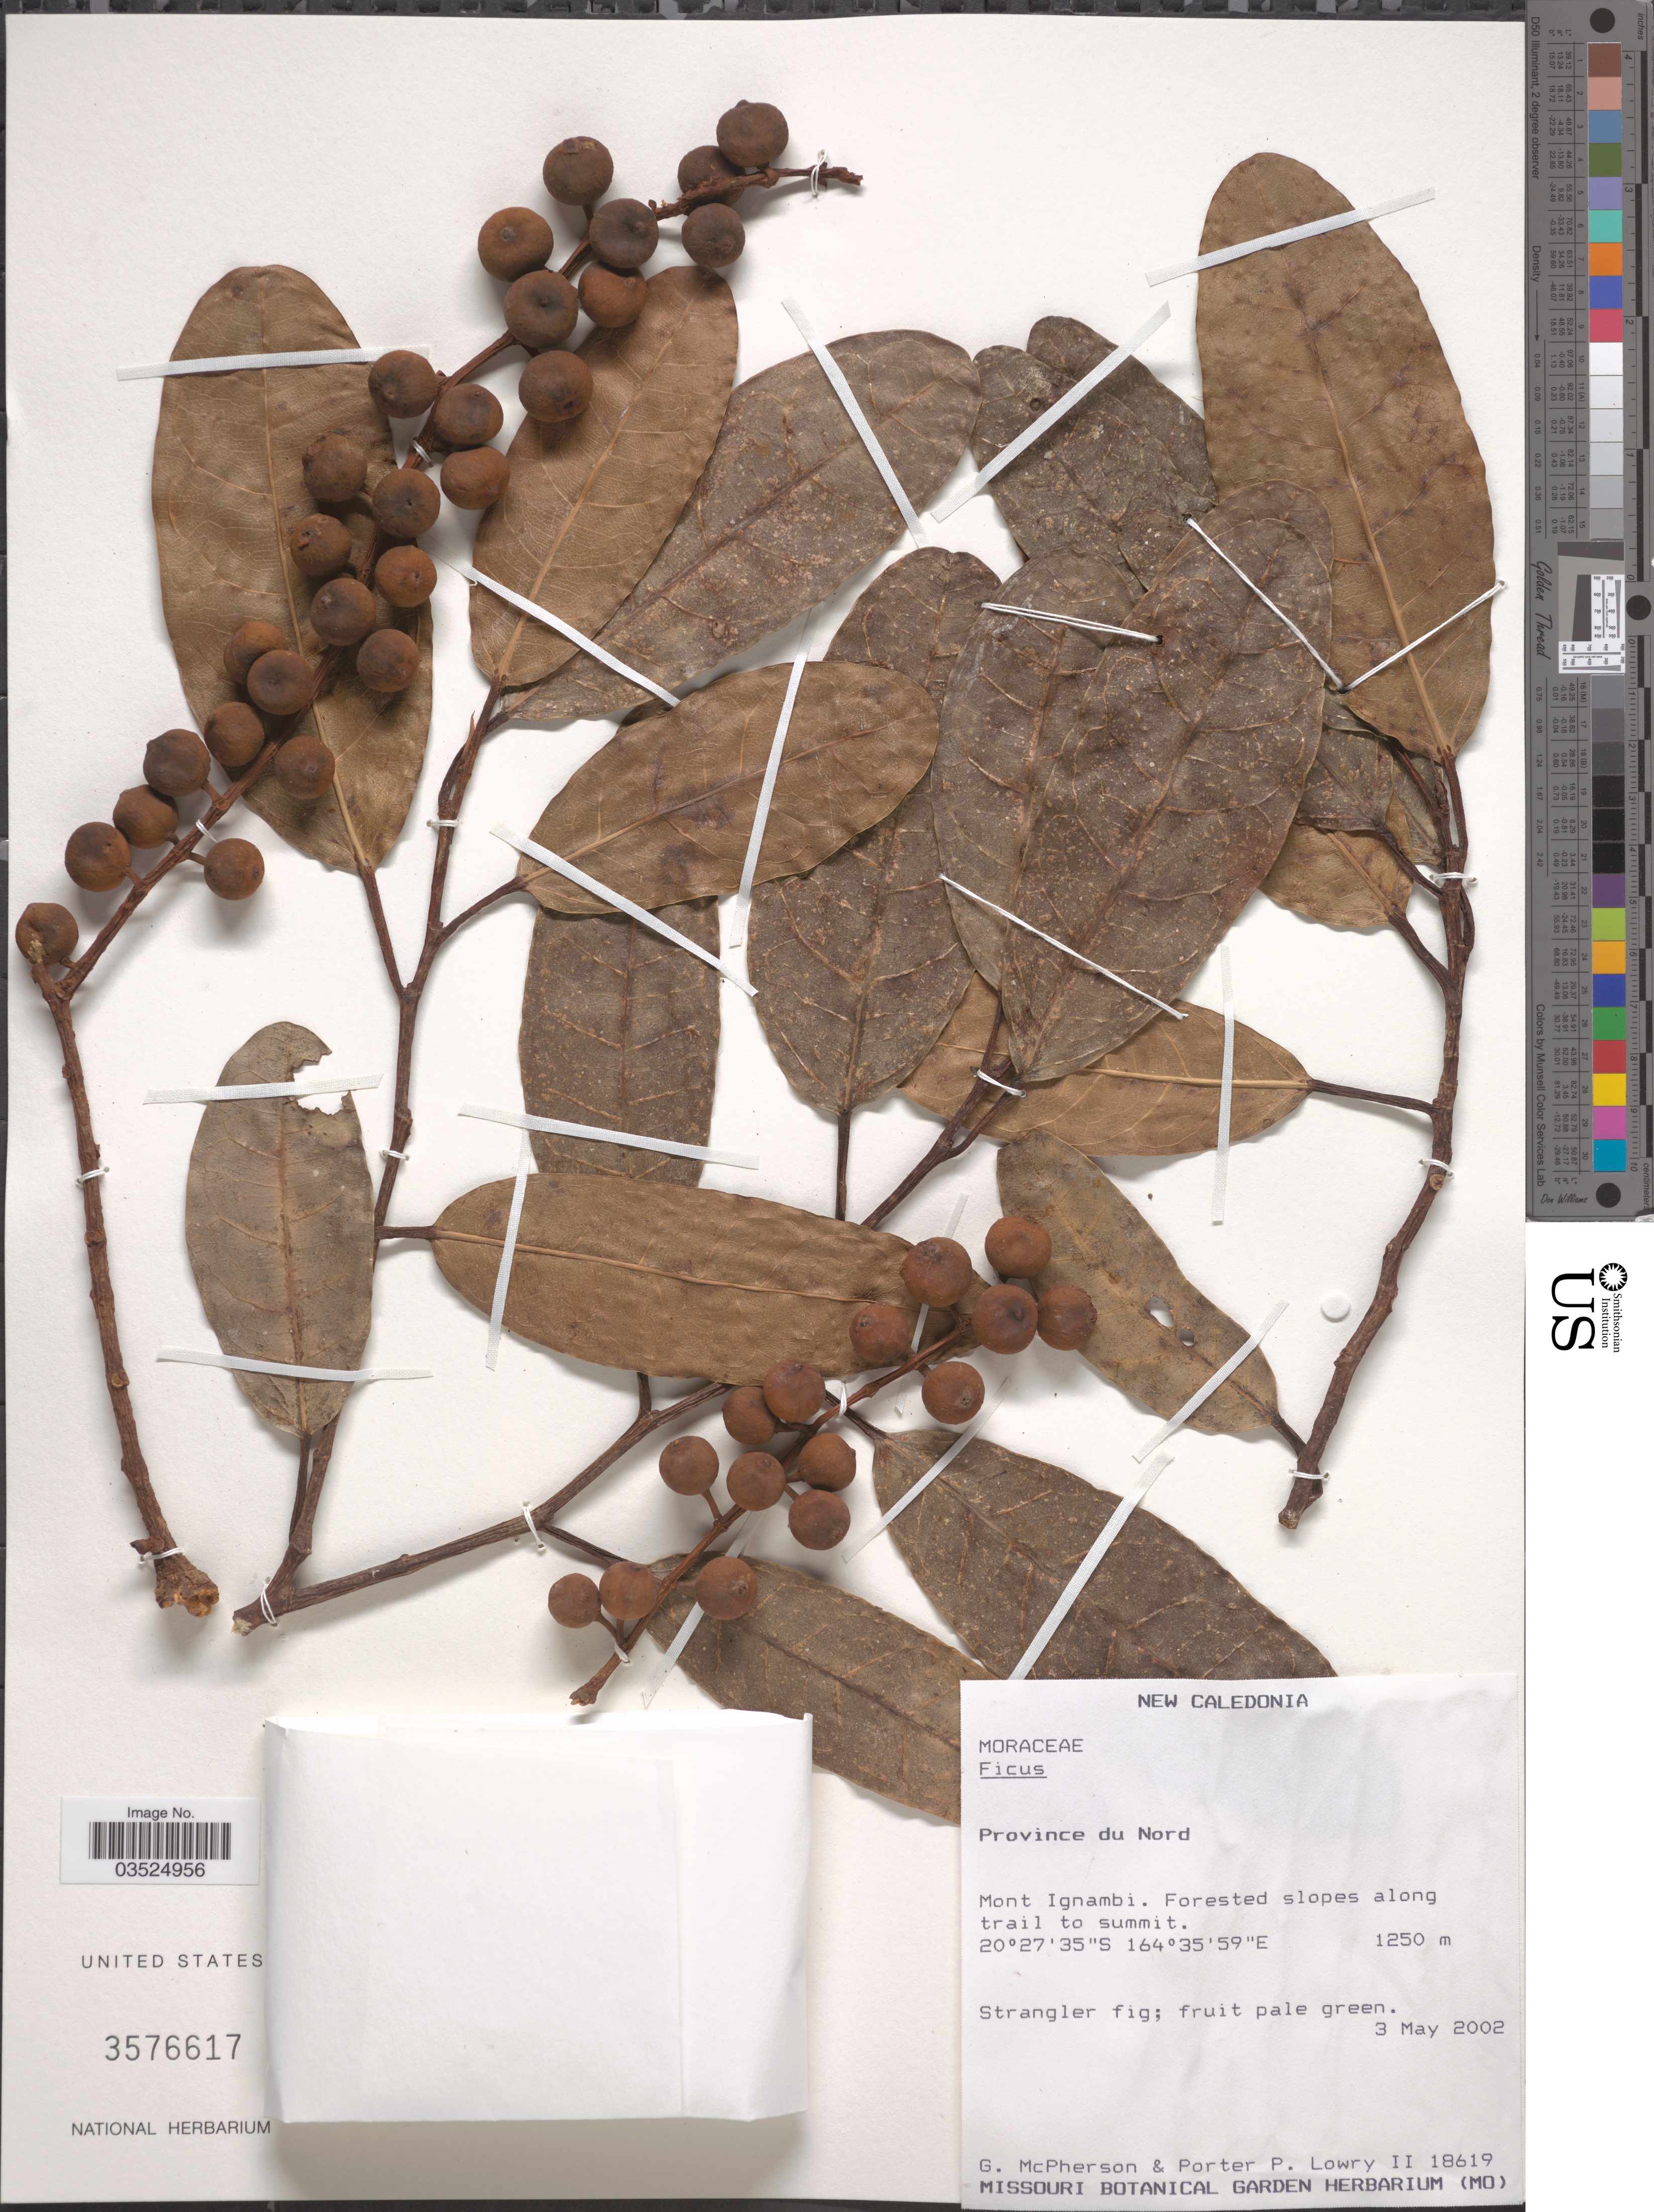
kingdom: Plantae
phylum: Tracheophyta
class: Magnoliopsida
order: Rosales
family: Moraceae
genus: Ficus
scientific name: Ficus sp.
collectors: G. McPherson & P. P. Lowry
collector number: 18619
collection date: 2002-05-03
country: New Caledonia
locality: Province du Nord. Mont Ignambi. Forested slopes along trail to summit.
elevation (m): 1250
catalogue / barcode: US 3576617